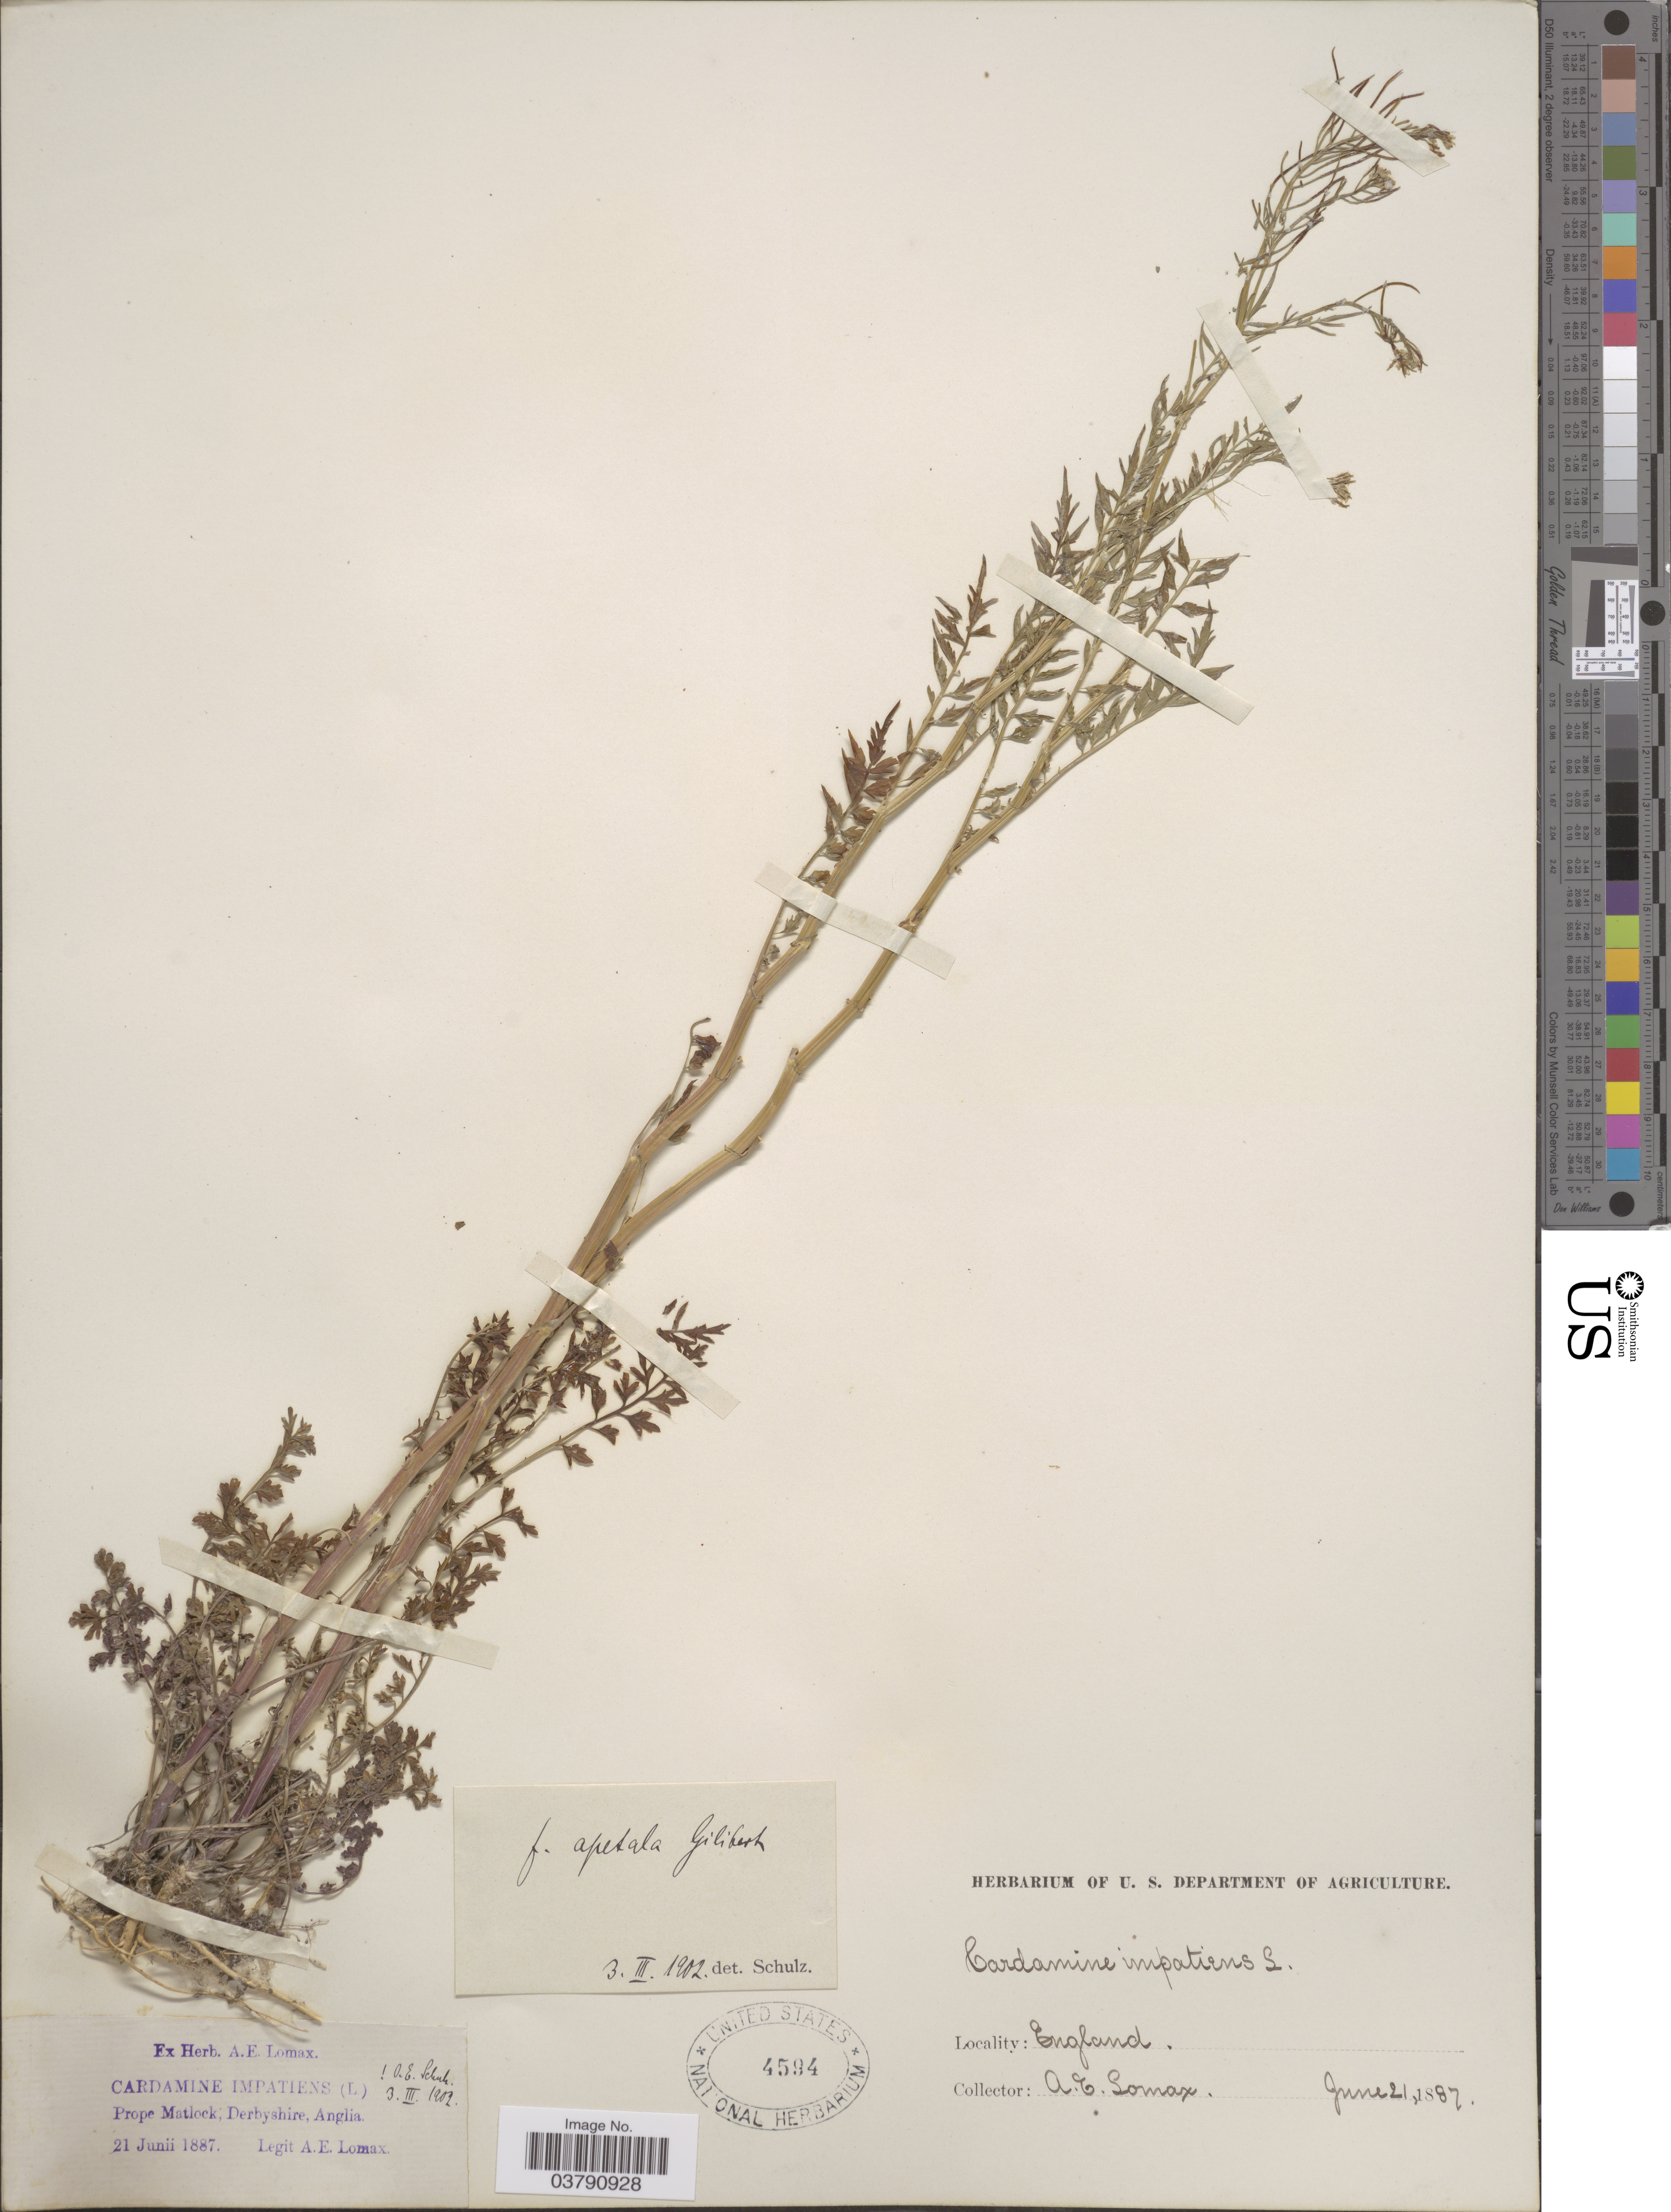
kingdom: Plantae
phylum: Tracheophyta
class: Magnoliopsida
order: Brassicales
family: Brassicaceae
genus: Cardamine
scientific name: Cardamine impatiens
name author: L.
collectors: A. Lomax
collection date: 1887-06-21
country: United Kingdom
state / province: England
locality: Prope Matlock; Derbyshire, Anglia. England.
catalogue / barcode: US 4594